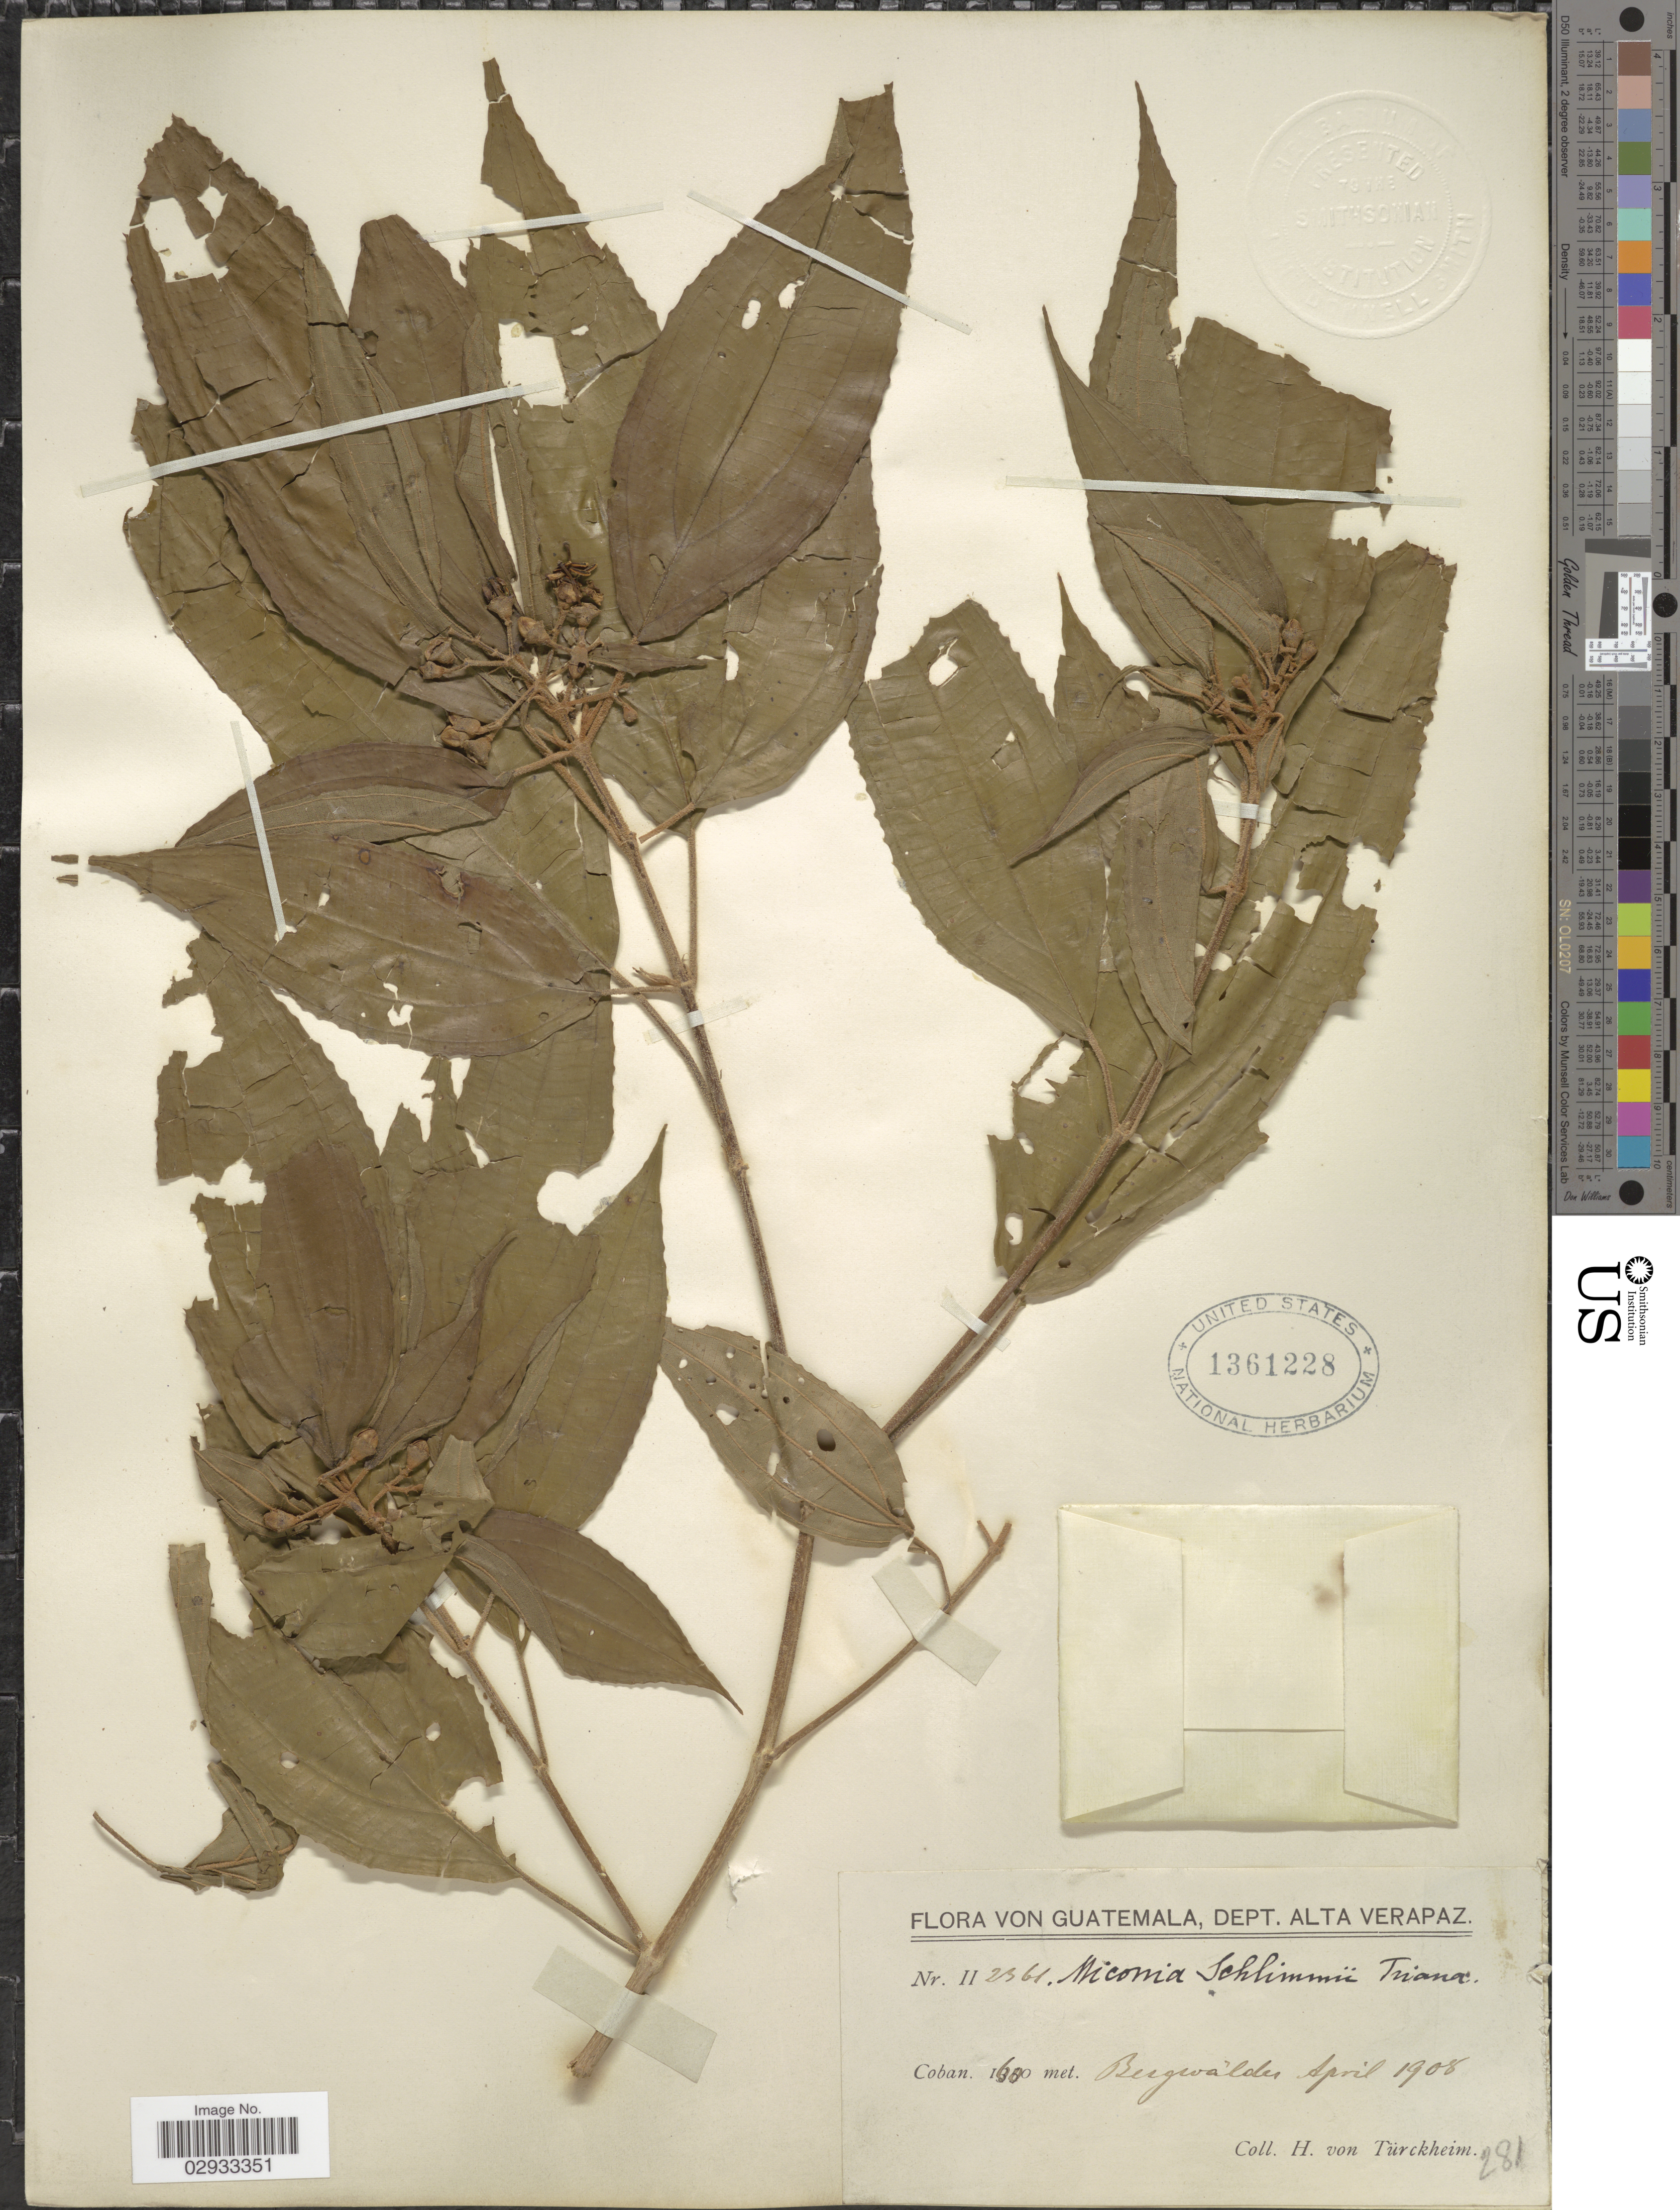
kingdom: Plantae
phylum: Tracheophyta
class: Magnoliopsida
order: Myrtales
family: Melastomataceae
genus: Miconia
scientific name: Miconia schlimii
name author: Triana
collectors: H. von Türckheim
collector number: II2361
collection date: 1908-04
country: Guatemala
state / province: Alta Verapaz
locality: Dept. Alta Verapaz. Coban.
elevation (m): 1600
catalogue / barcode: US 1361228